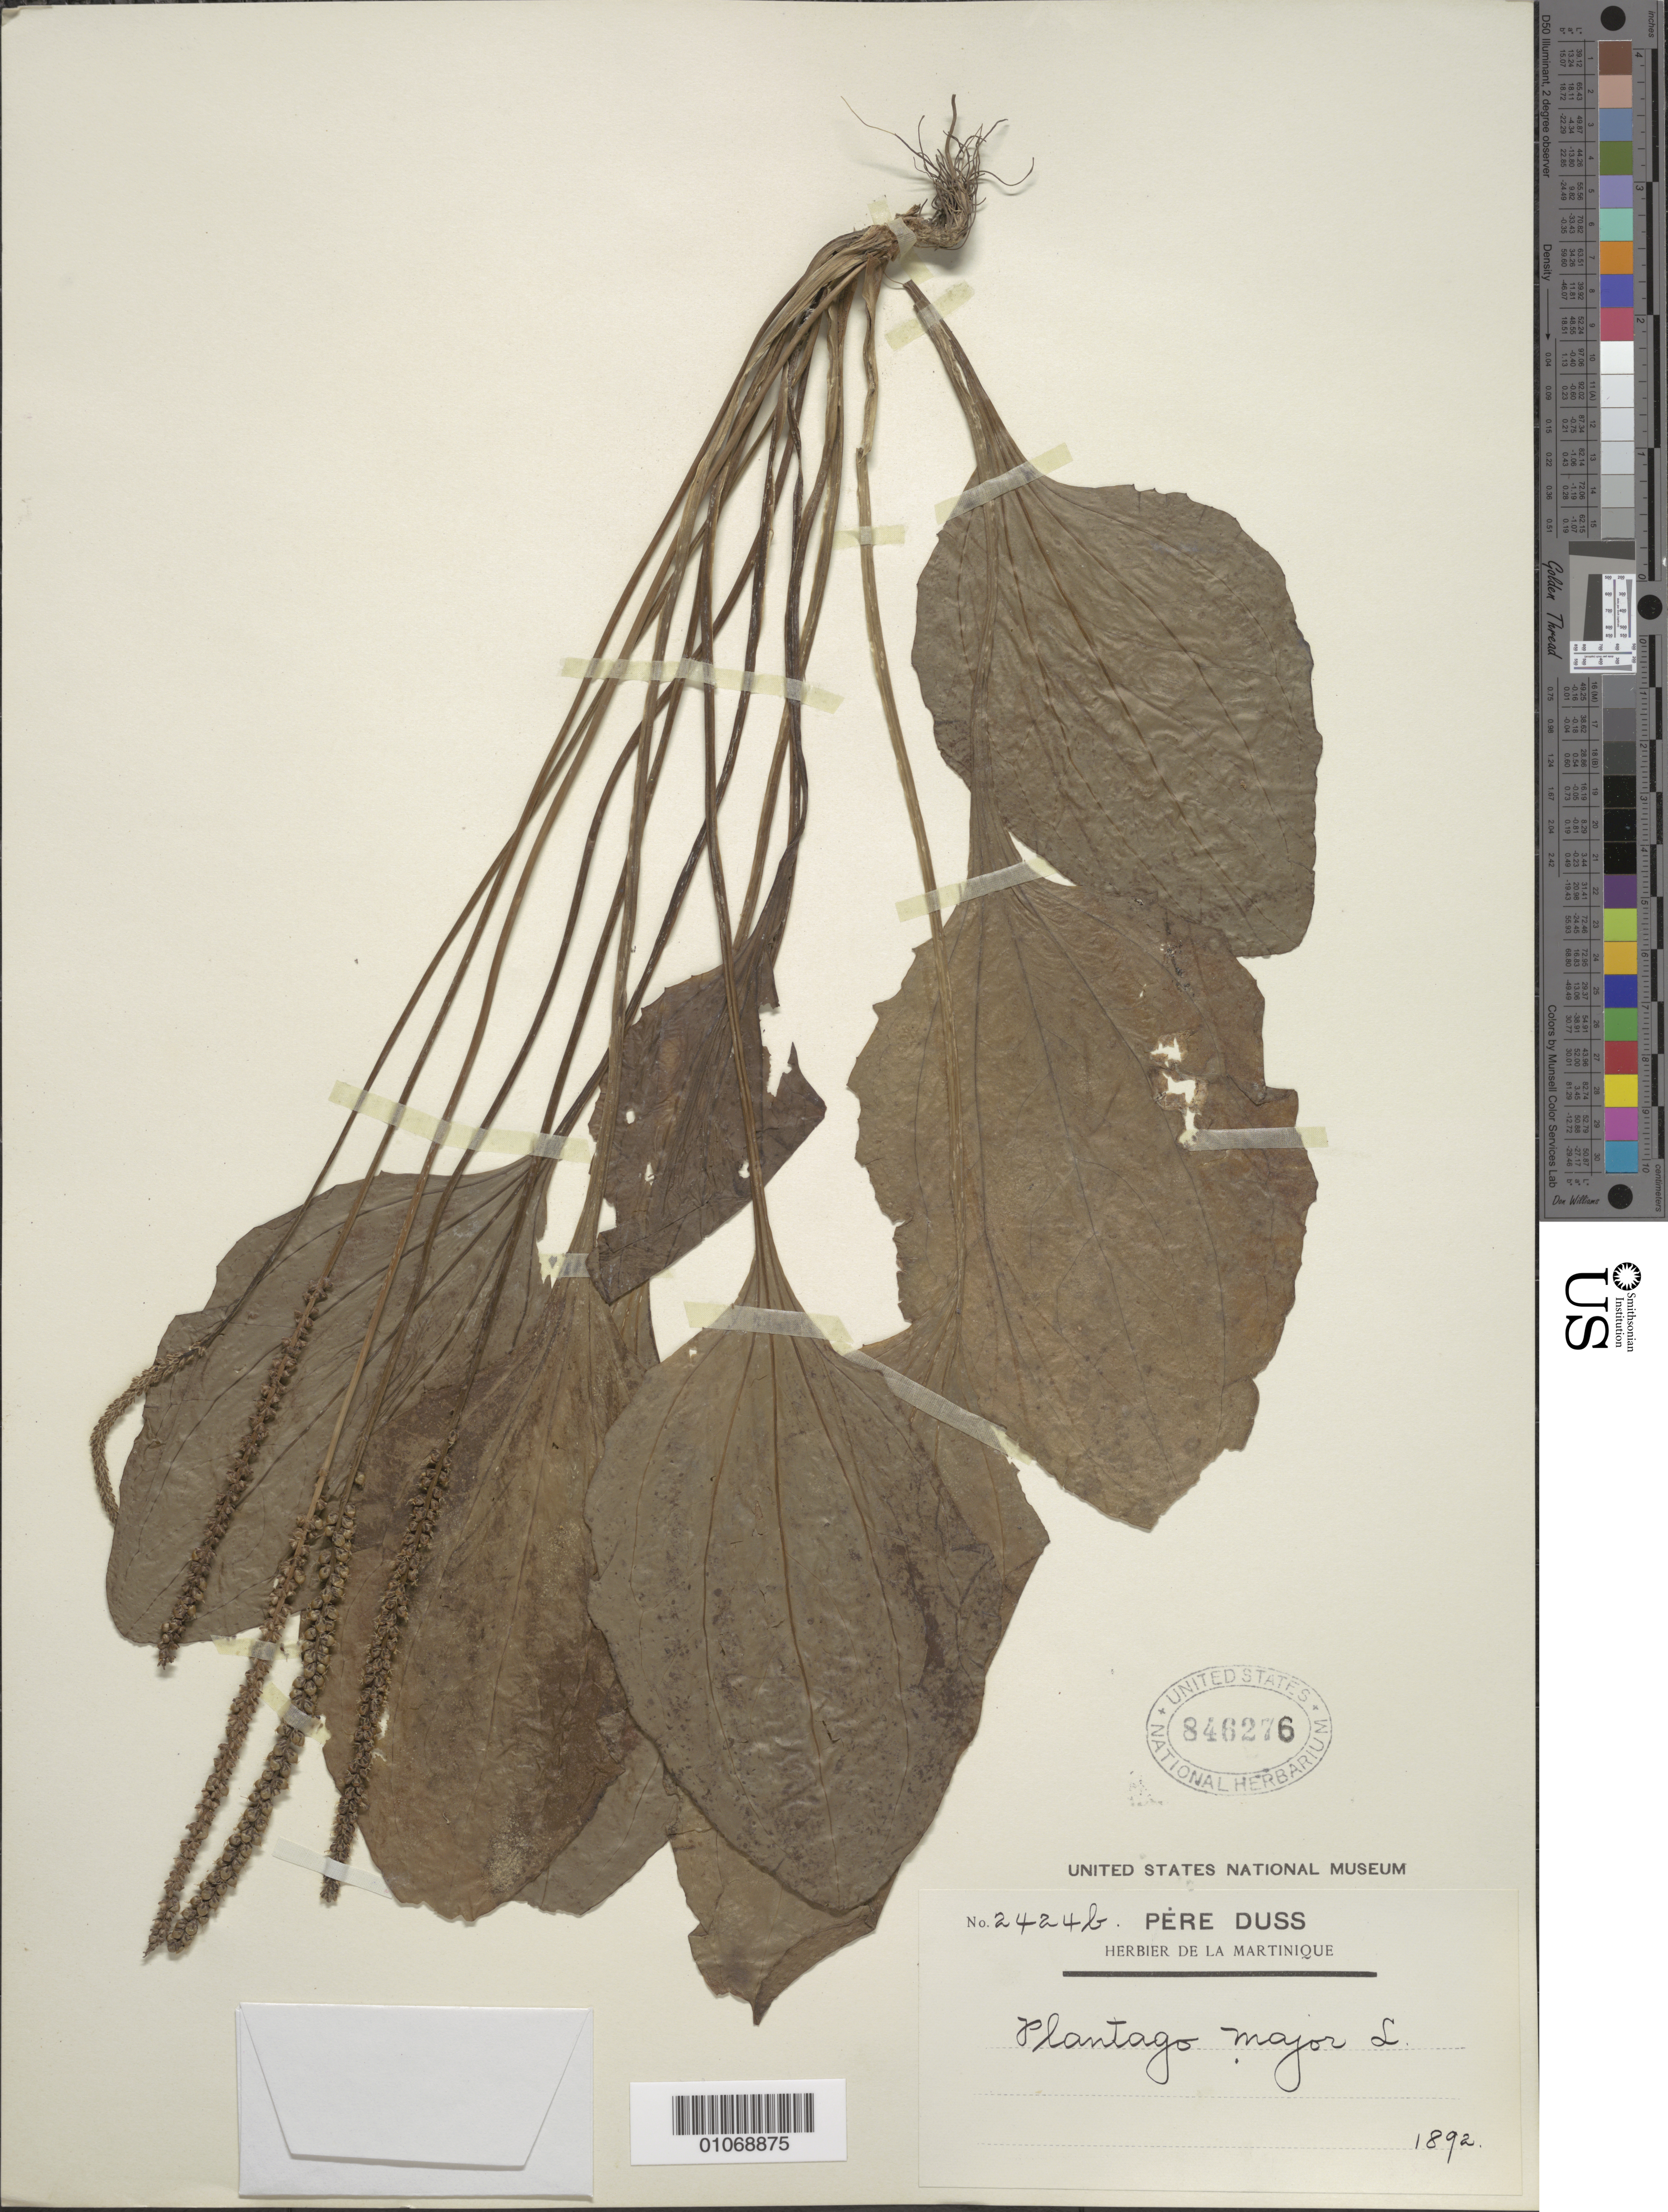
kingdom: Plantae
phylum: Tracheophyta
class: Magnoliopsida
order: Lamiales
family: Plantaginaceae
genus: Plantago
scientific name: Plantago major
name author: L.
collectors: Père Duss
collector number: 2424b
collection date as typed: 01 Jan 1892 to 31 Dec 1892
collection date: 1892-01-01/1892-12-31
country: Martinique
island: Martinique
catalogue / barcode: US 846276